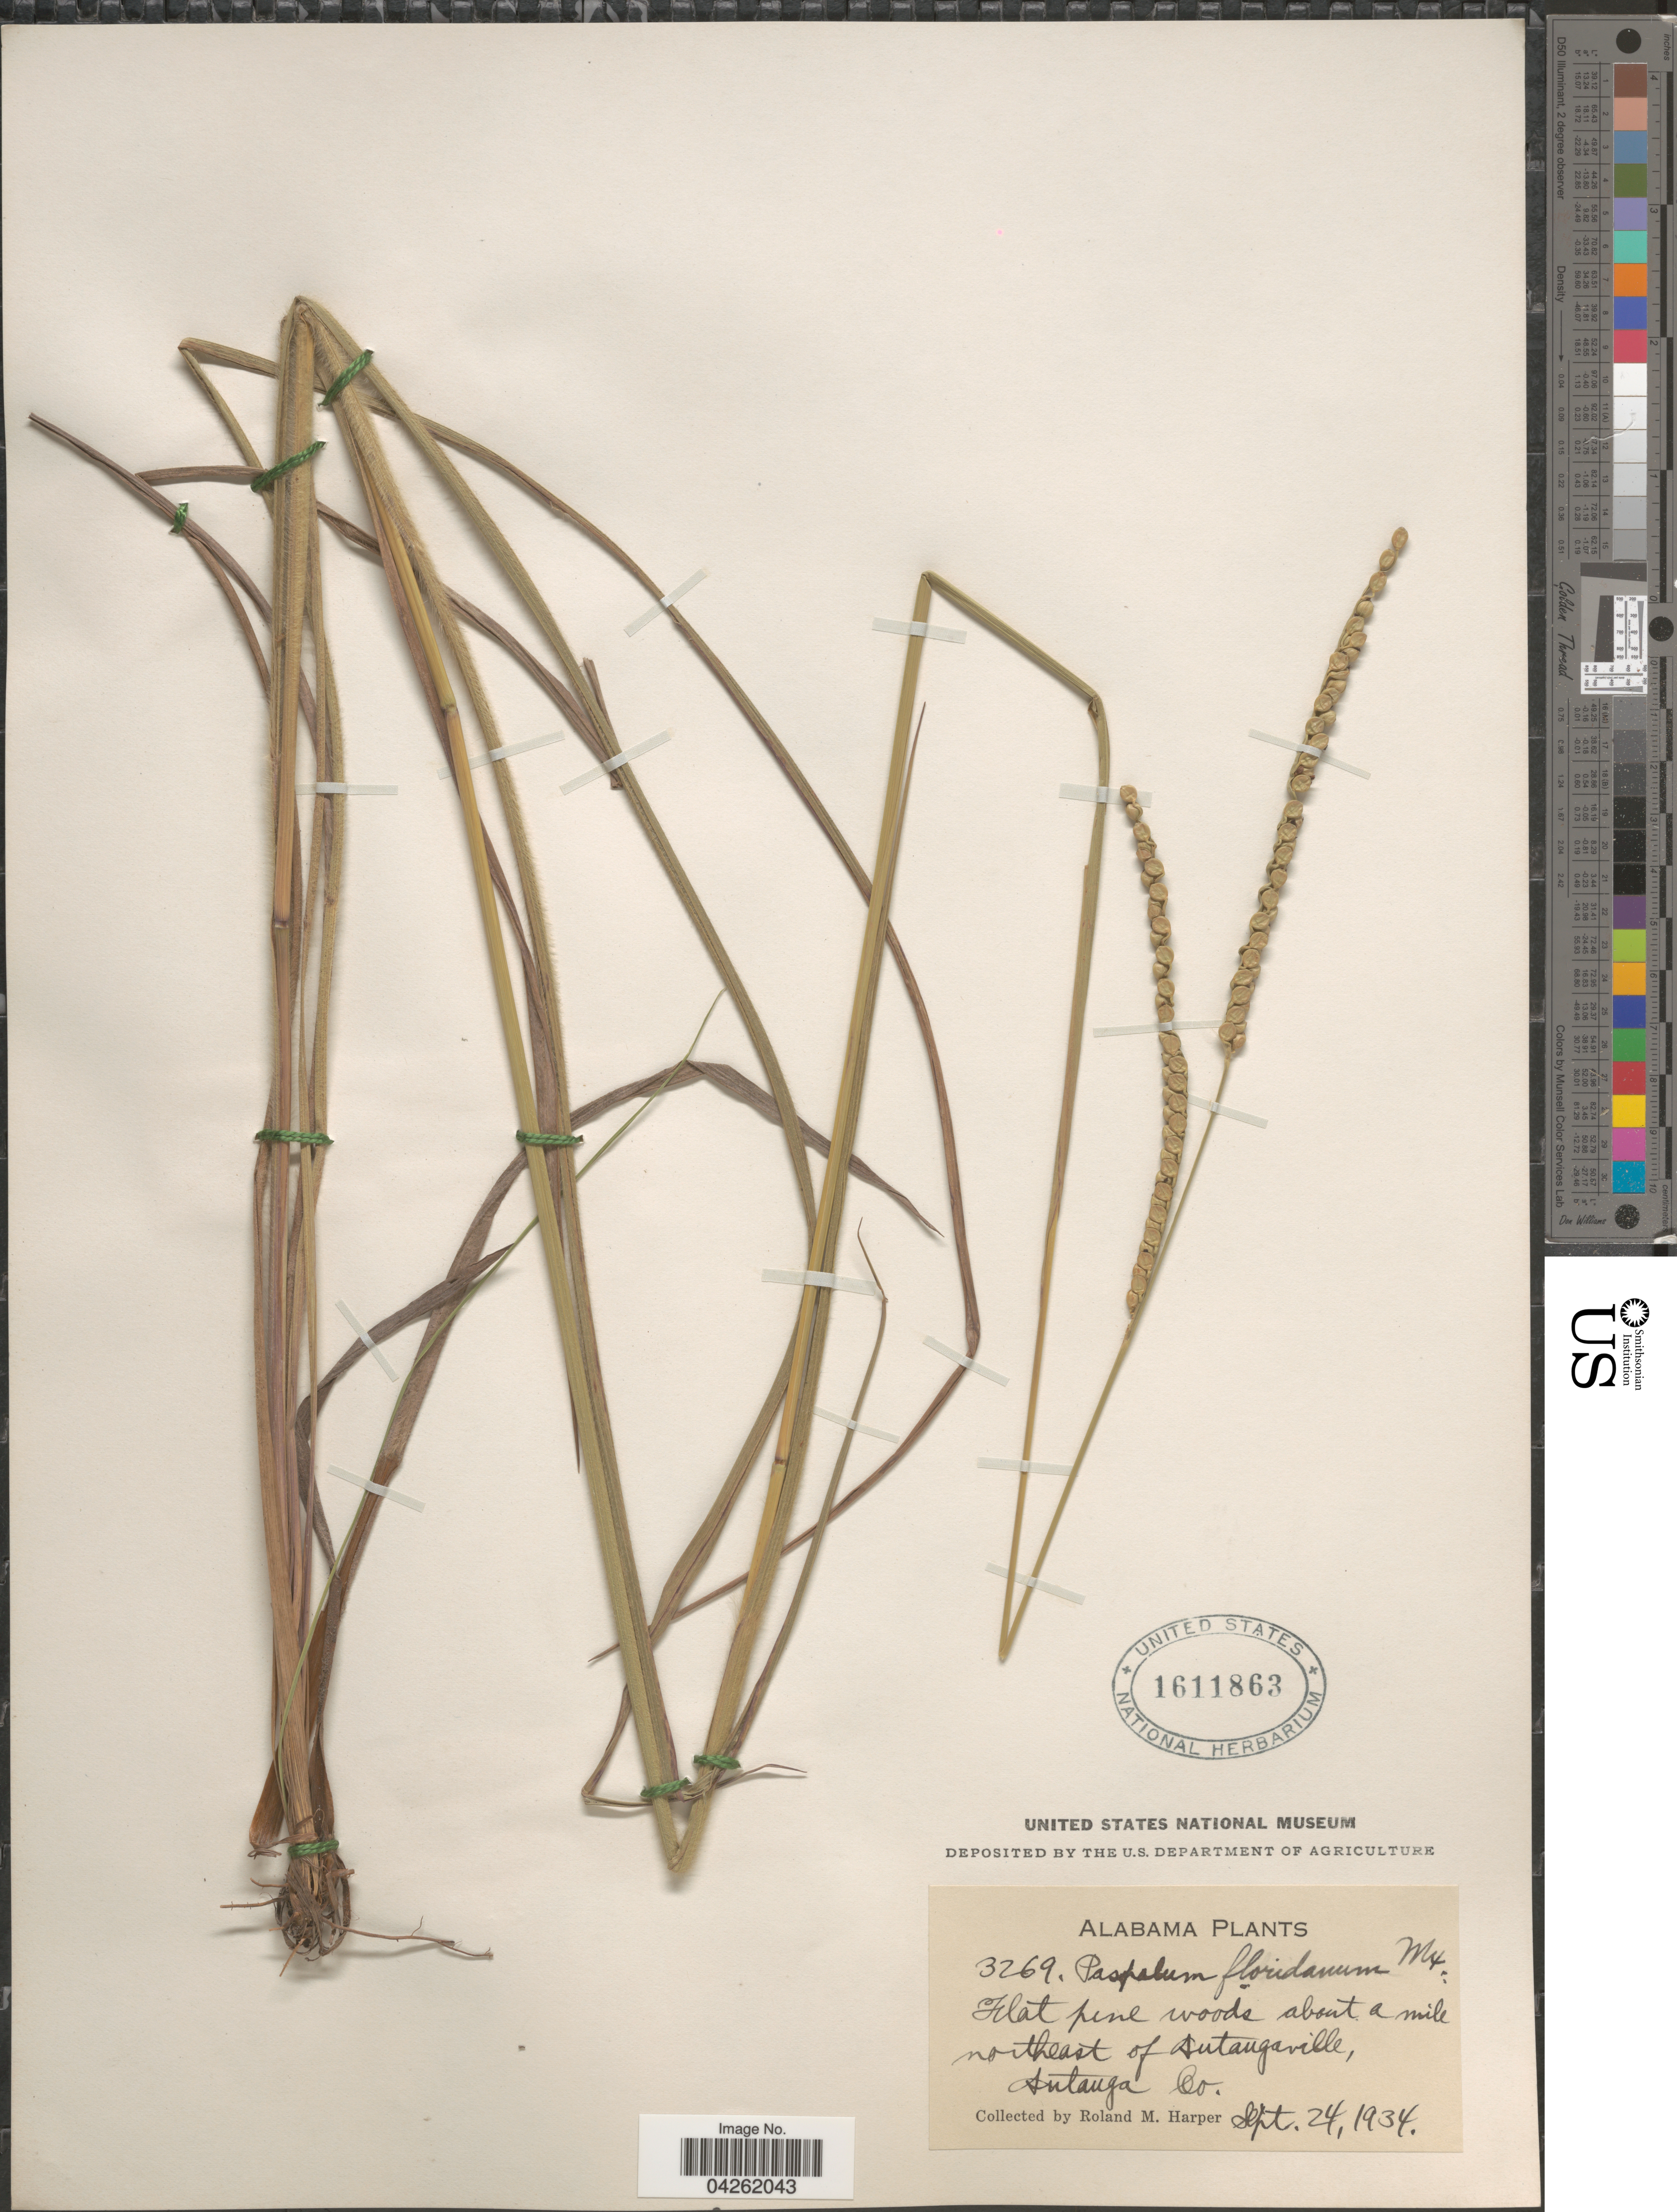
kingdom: Plantae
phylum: Tracheophyta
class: Liliopsida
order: Poales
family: Poaceae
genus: Paspalum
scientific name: Paspalum floridanum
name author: Michx.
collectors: R. M. Harper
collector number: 3269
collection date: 1934-09-24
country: United States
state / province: Alabama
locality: Flat pine woods about a mile northeast of Autaugaville, Autauga Co.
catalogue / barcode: US 1611863